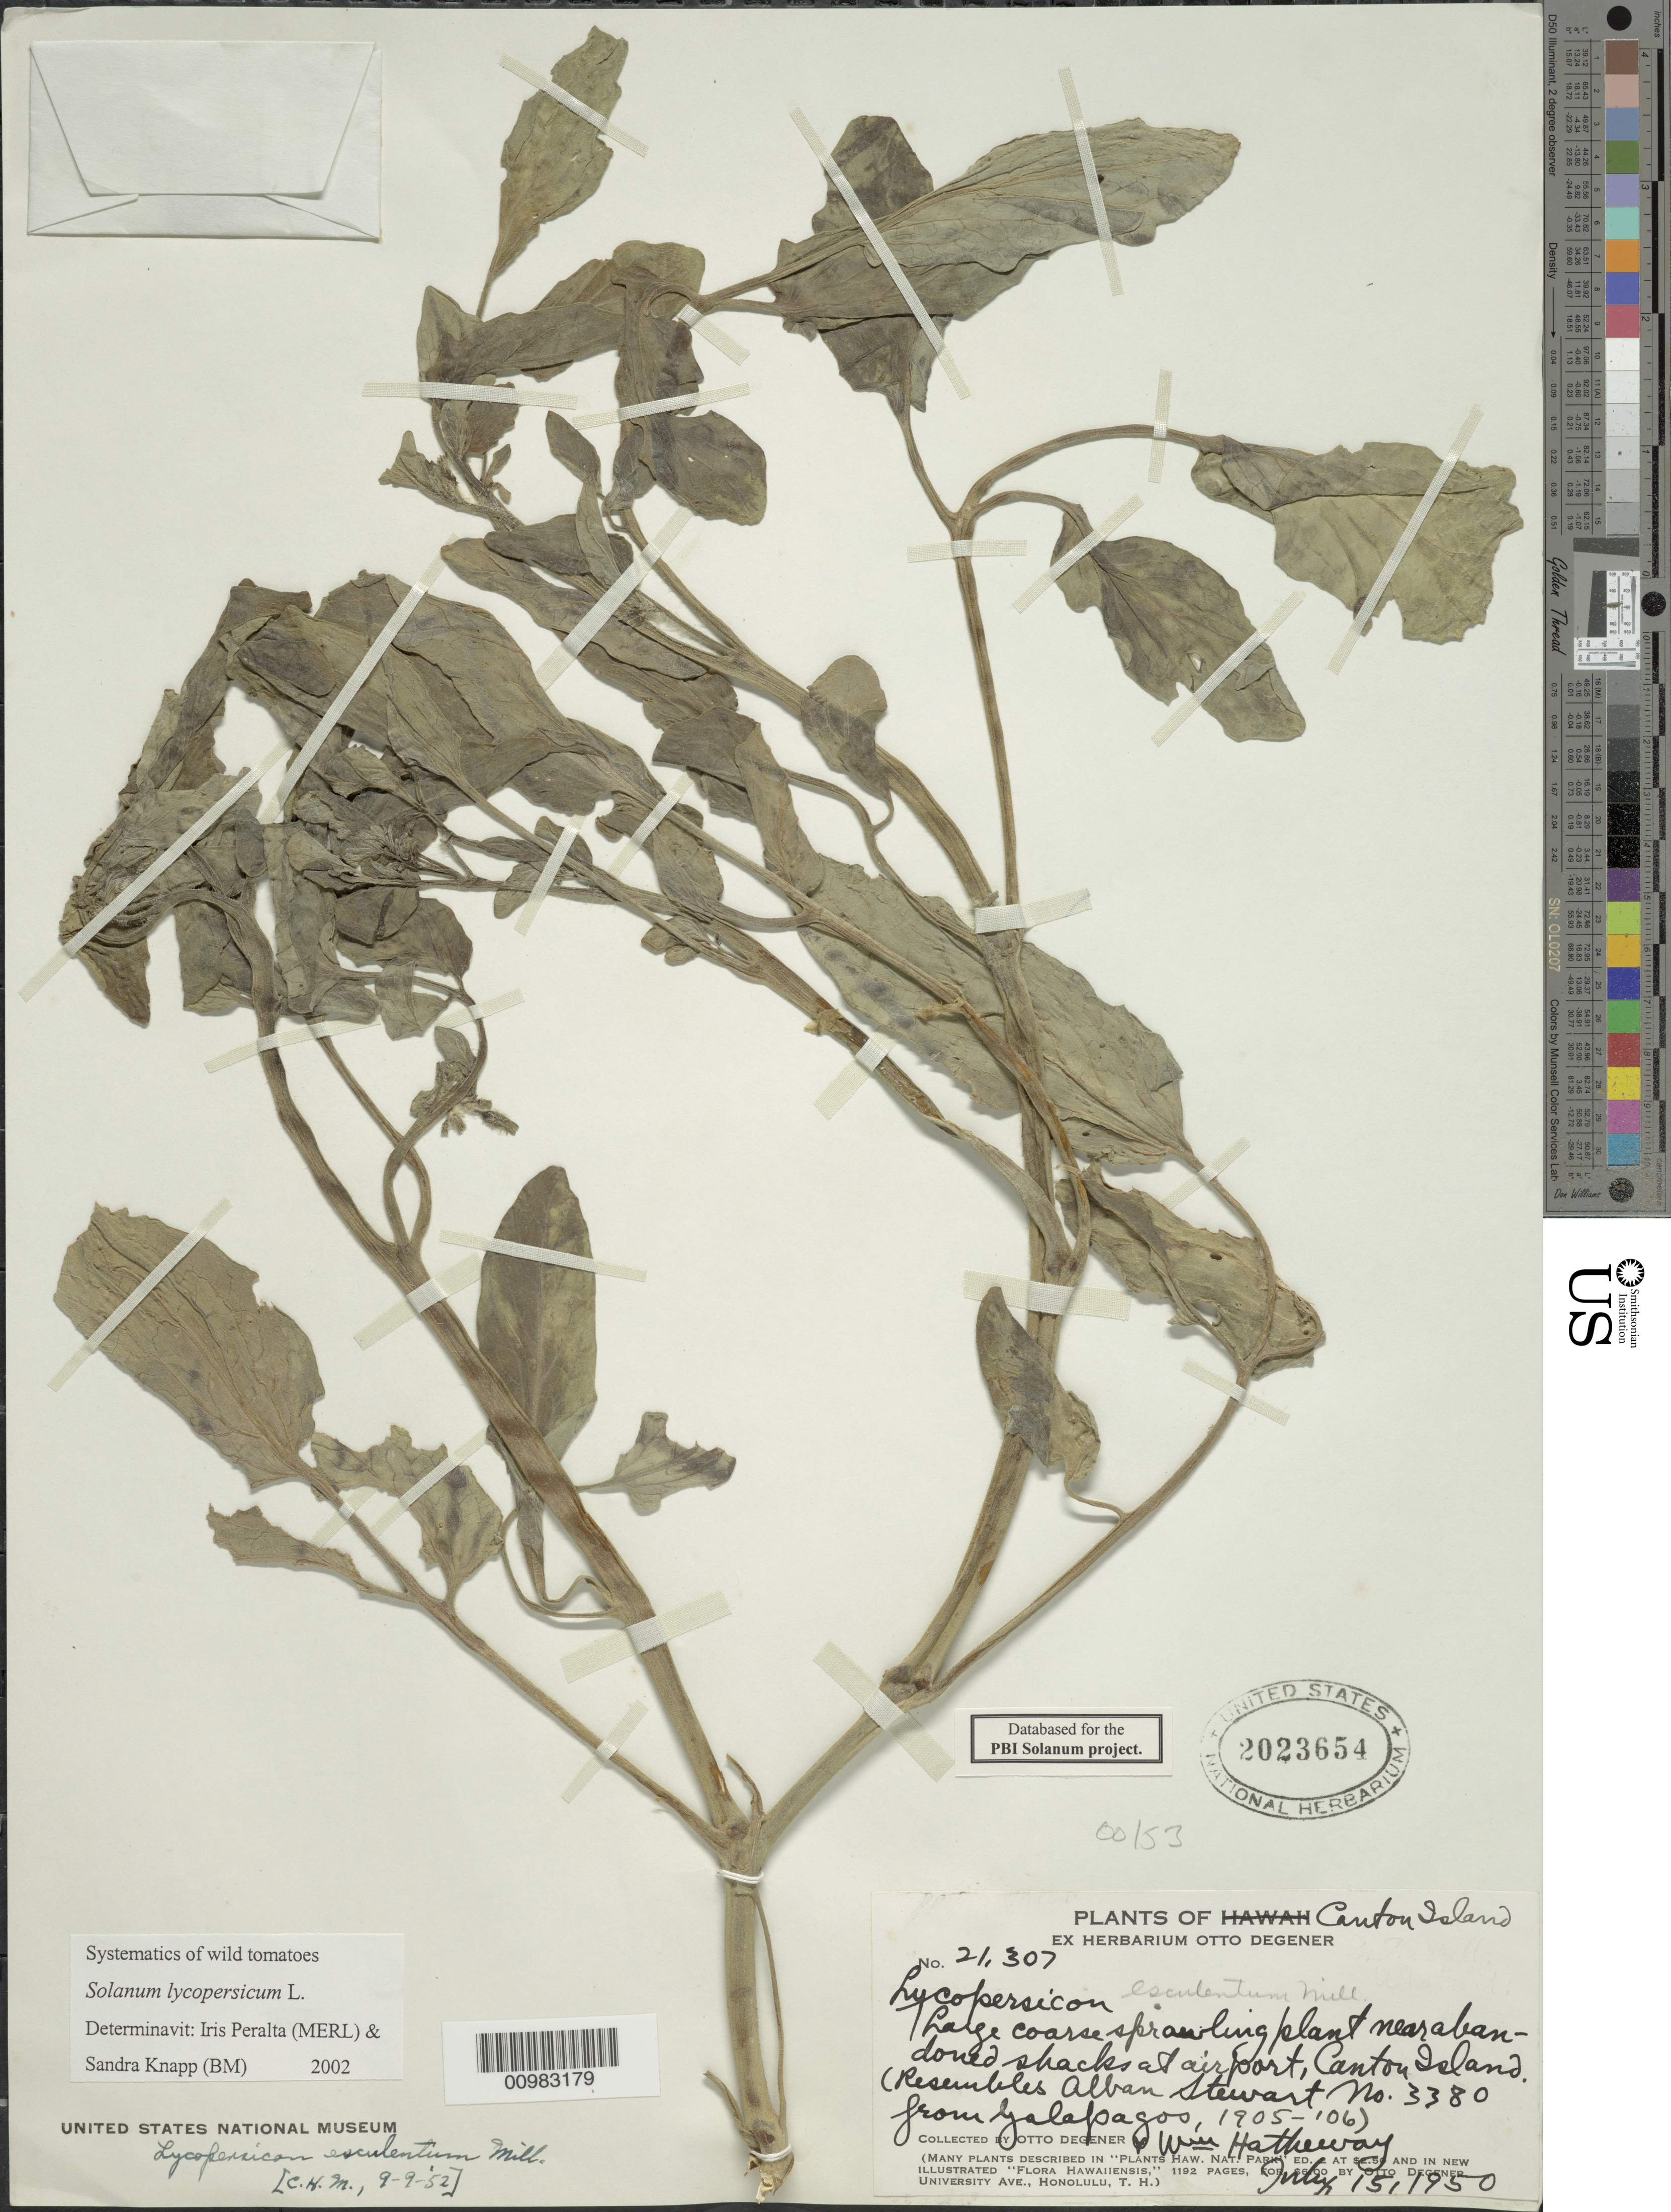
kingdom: Plantae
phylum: Tracheophyta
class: Magnoliopsida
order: Solanales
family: Solanaceae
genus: Solanum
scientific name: Solanum lycopersicum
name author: L.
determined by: Peralta, Iris E.; Knapp, S. D.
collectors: O. Degener & W. Hathaway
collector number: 21307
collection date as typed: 15 Jul 1950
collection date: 1950-07-15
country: China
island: Canton I.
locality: Canton Island, near abandoned shacks at airport, Canton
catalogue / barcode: US 2023654